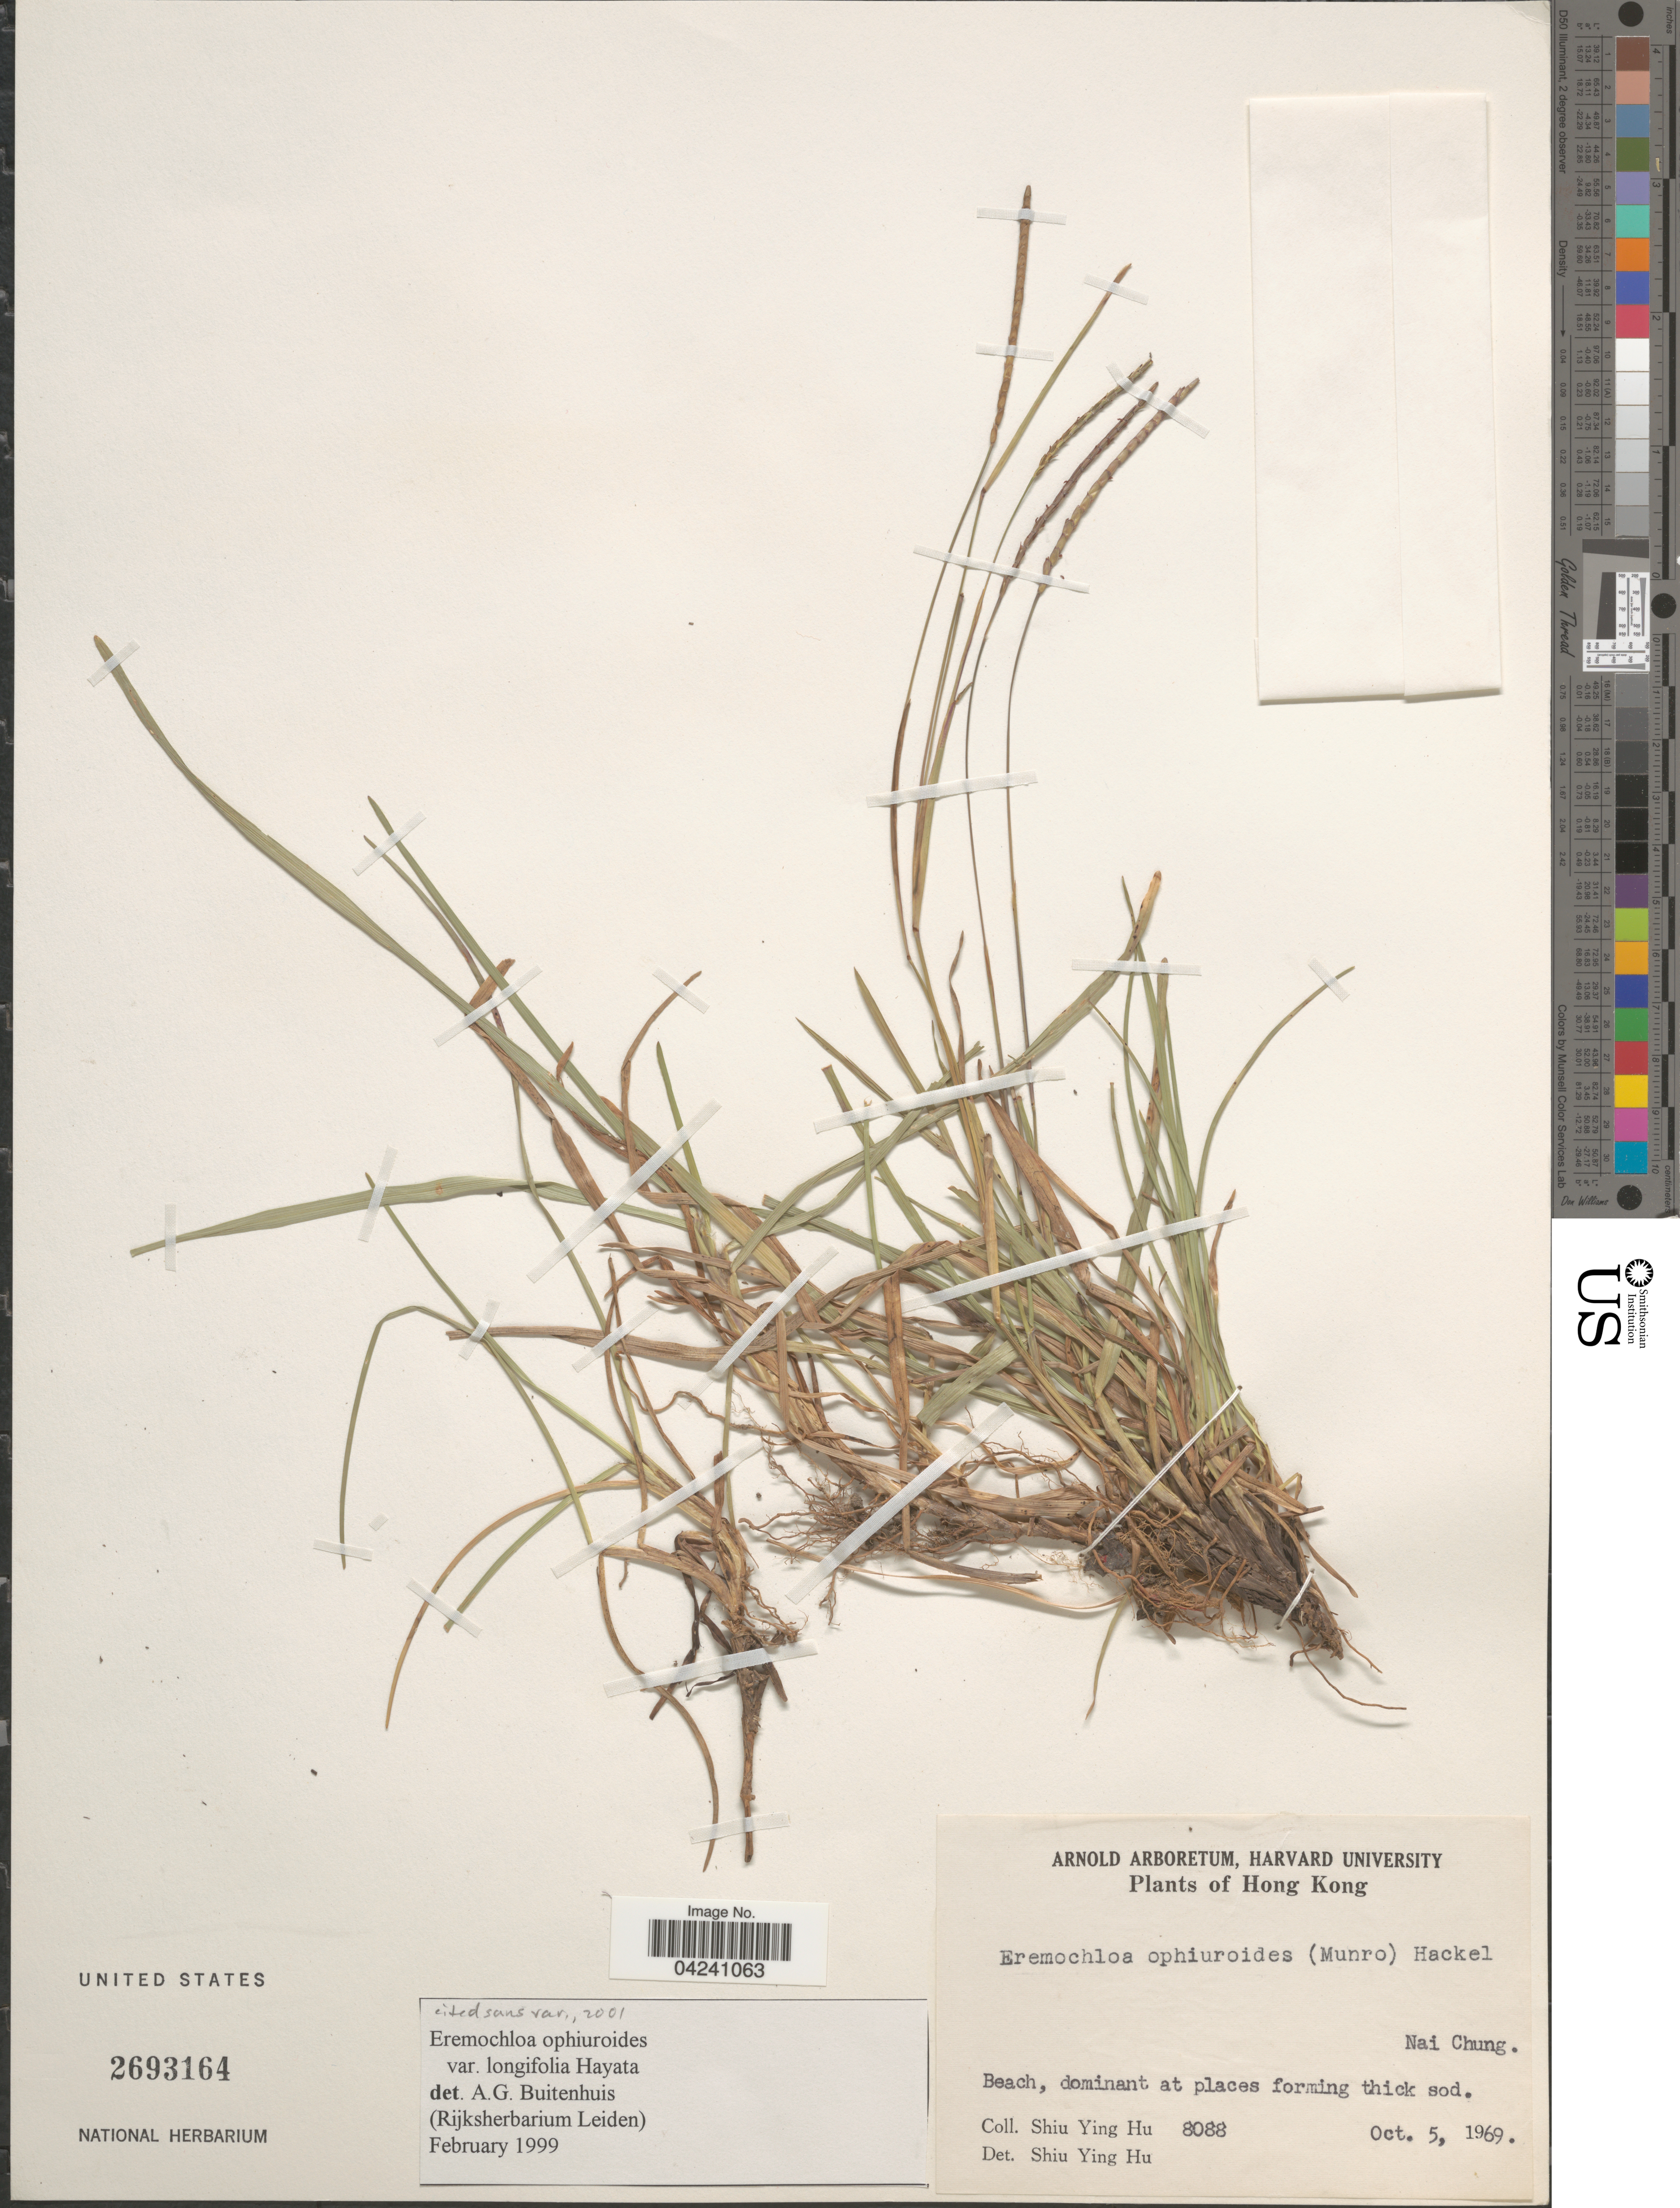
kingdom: Plantae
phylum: Tracheophyta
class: Liliopsida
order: Poales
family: Poaceae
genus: Eremochloa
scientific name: Eremochloa ophiuroides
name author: (Munro) Hack.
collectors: S. Y. Hu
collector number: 8088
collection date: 1969-10-05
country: China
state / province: Hong Kong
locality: Nai Chung.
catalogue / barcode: US 2693164